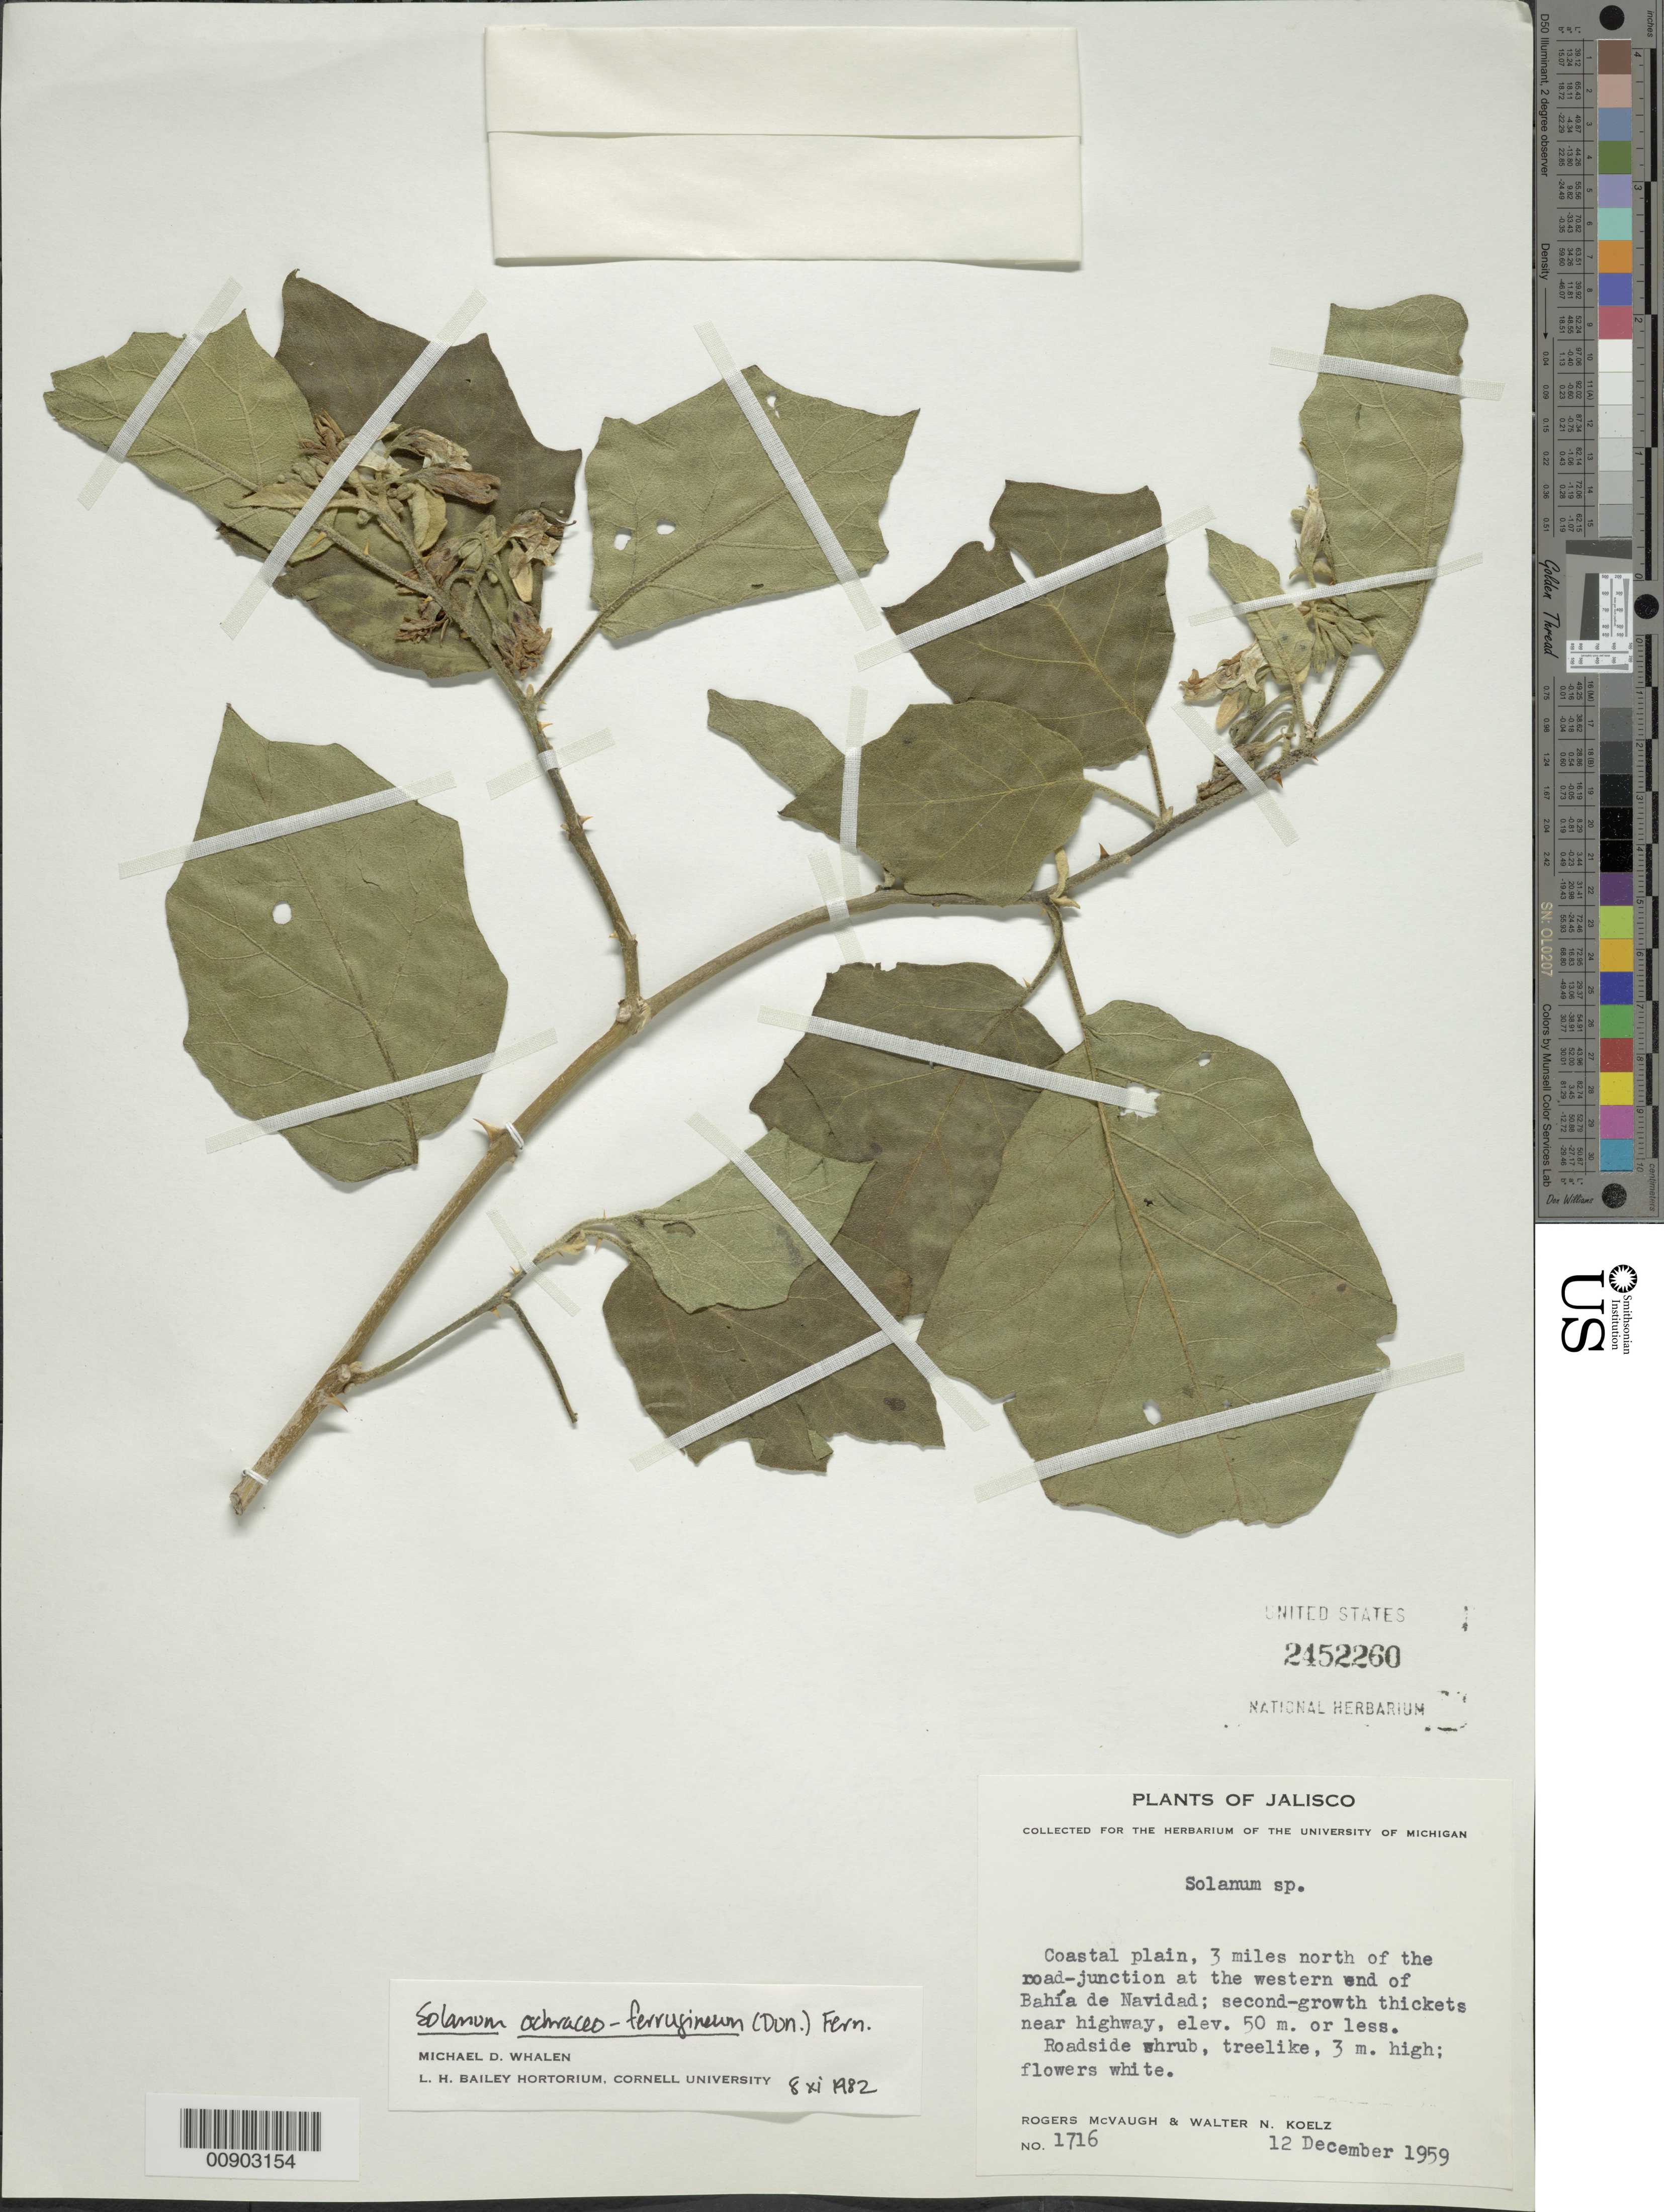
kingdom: Plantae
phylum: Tracheophyta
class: Magnoliopsida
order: Solanales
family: Solanaceae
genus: Solanum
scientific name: Solanum ochraceo-ferrugineum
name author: (Dunal) Fernald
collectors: R. McVaugh & W. N. Koelz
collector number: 1716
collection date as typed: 12 Dec 1959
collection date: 1959-12-12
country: Mexico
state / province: Jalisco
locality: Coastal plain 3 miles north of the road-junction at the western end of Bahía de Navidad, Jalisco.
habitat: Second-growth thickets near highway. Roadside shrub.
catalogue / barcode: US 2452260